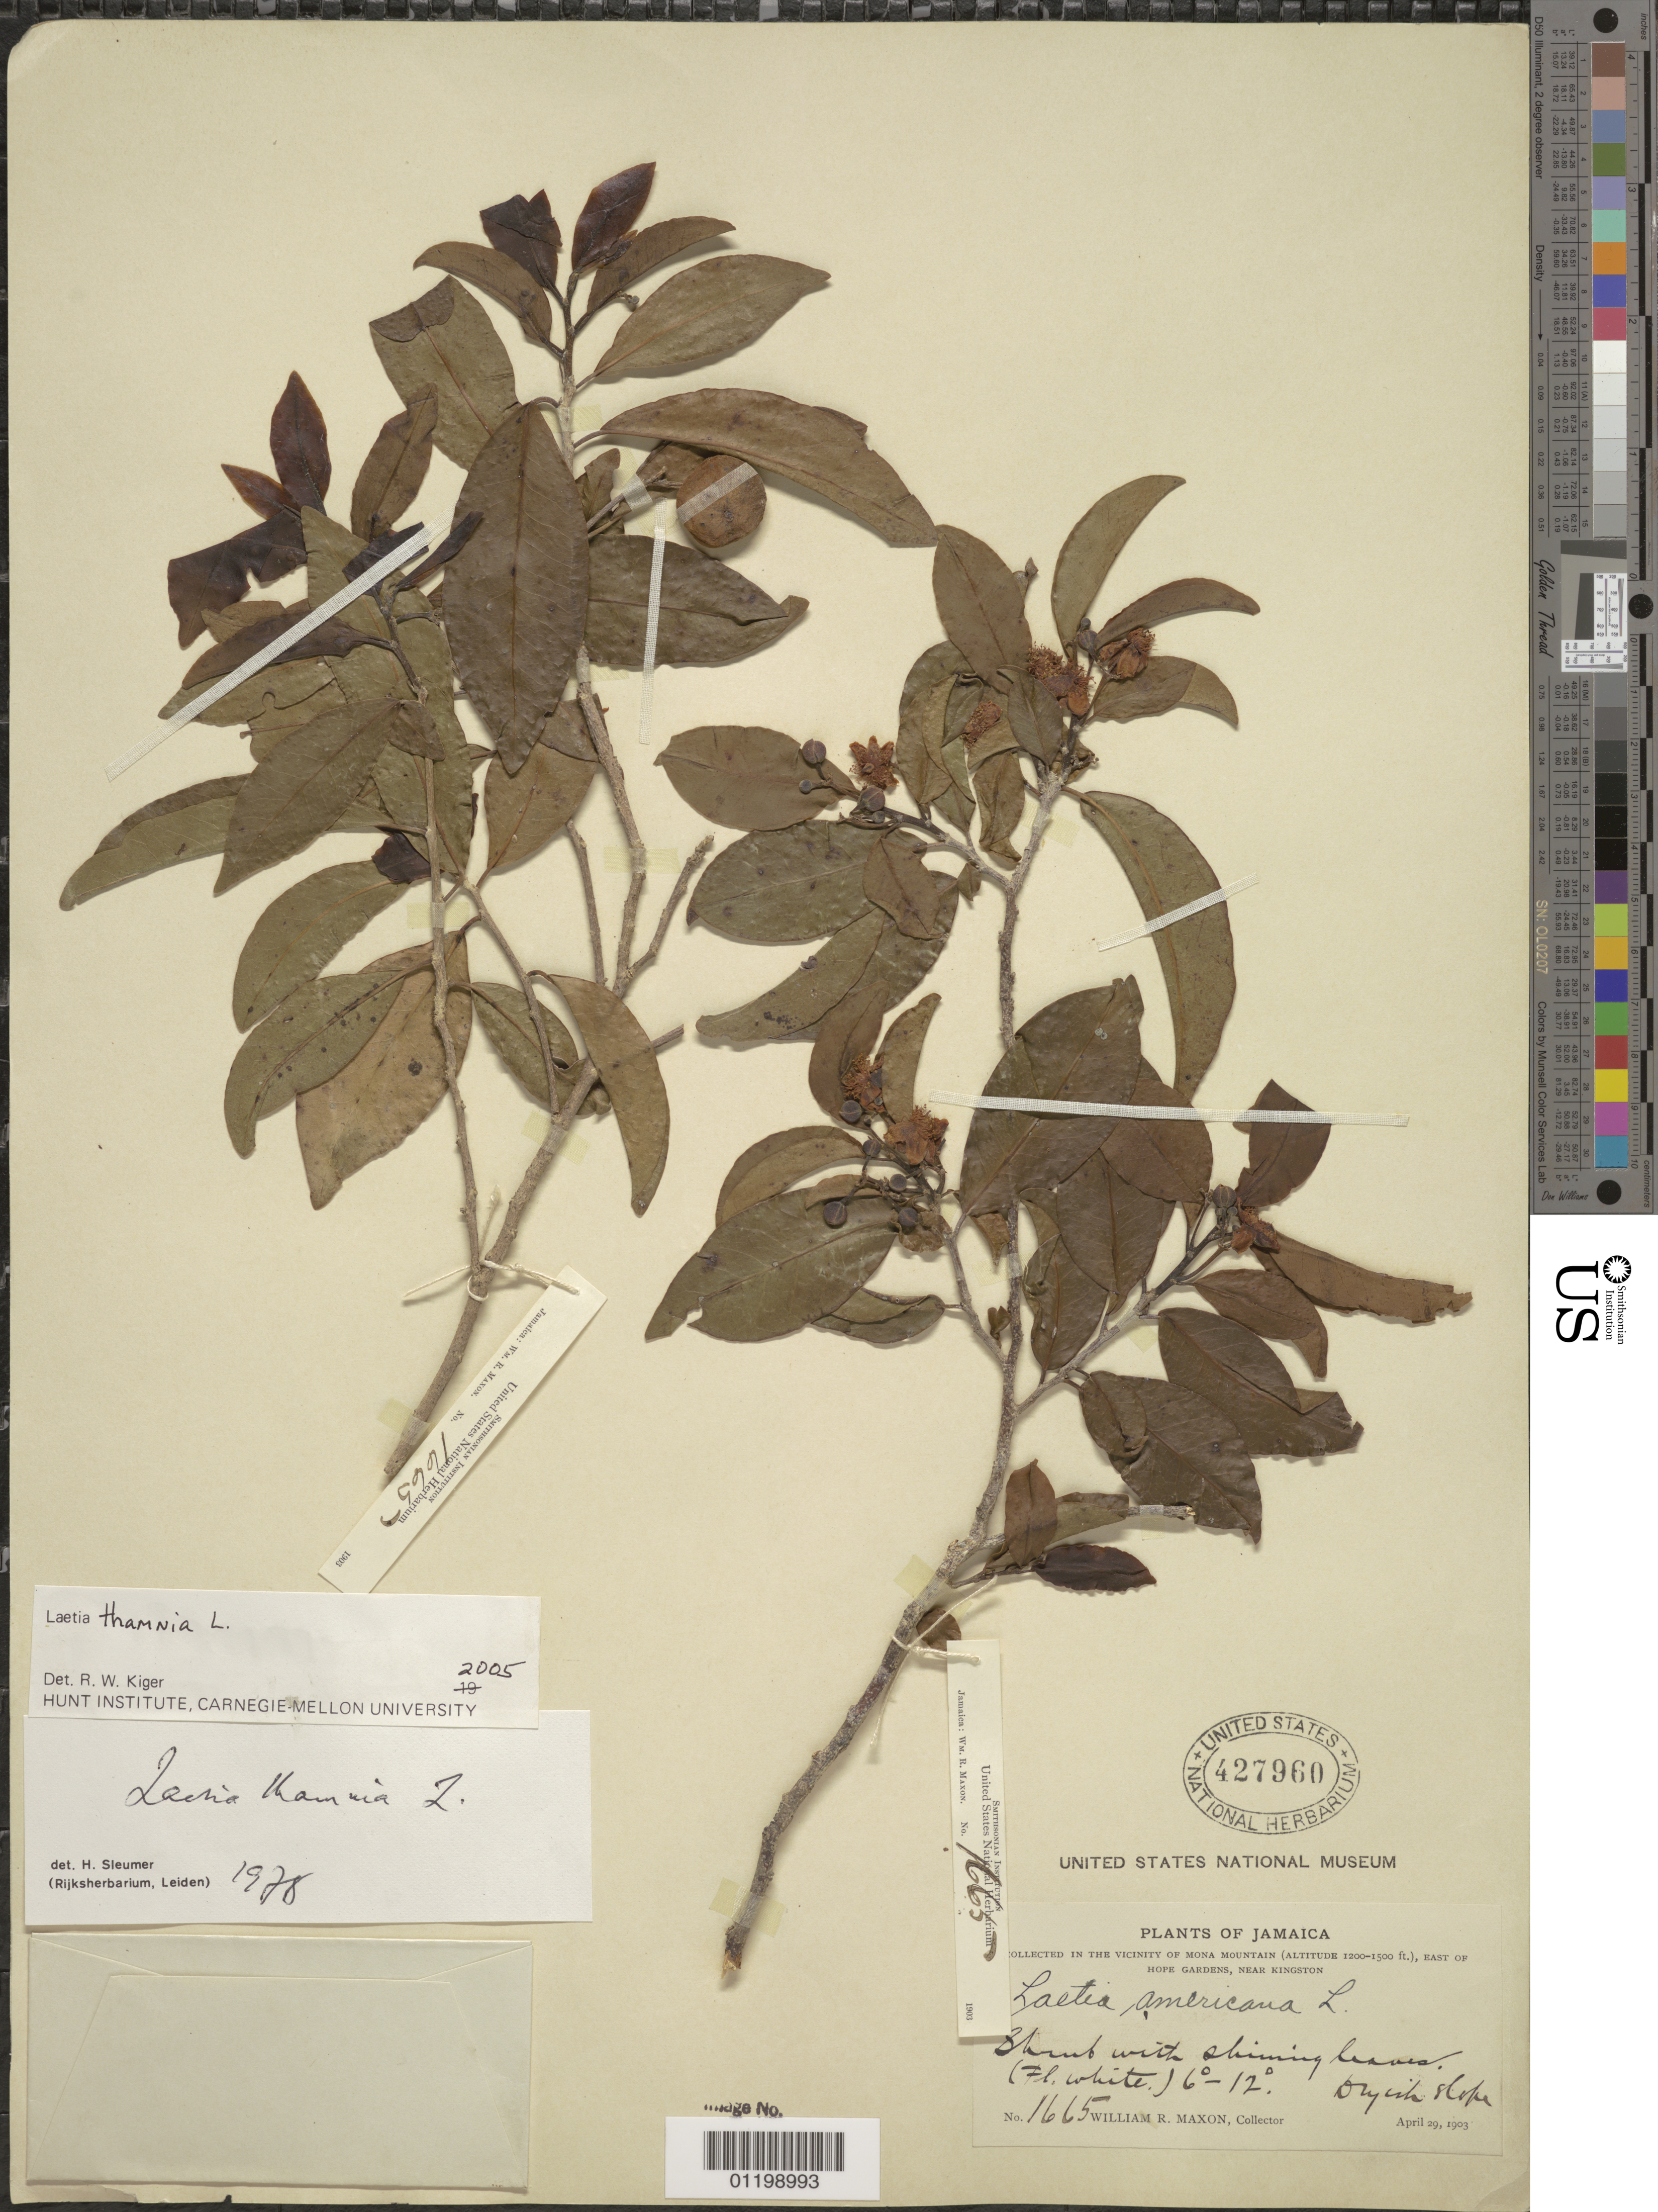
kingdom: Plantae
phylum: Tracheophyta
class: Magnoliopsida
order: Malpighiales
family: Salicaceae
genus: Laetia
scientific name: Laetia thamnia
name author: L.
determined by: Kiger, R. W.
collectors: W. R. Maxon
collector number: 1665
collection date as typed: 29 Apr 1903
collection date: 1903-04-29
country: Jamaica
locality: In the vicinity of Mona Mountain, east of Hope Gardens, near Kingston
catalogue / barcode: US 427960